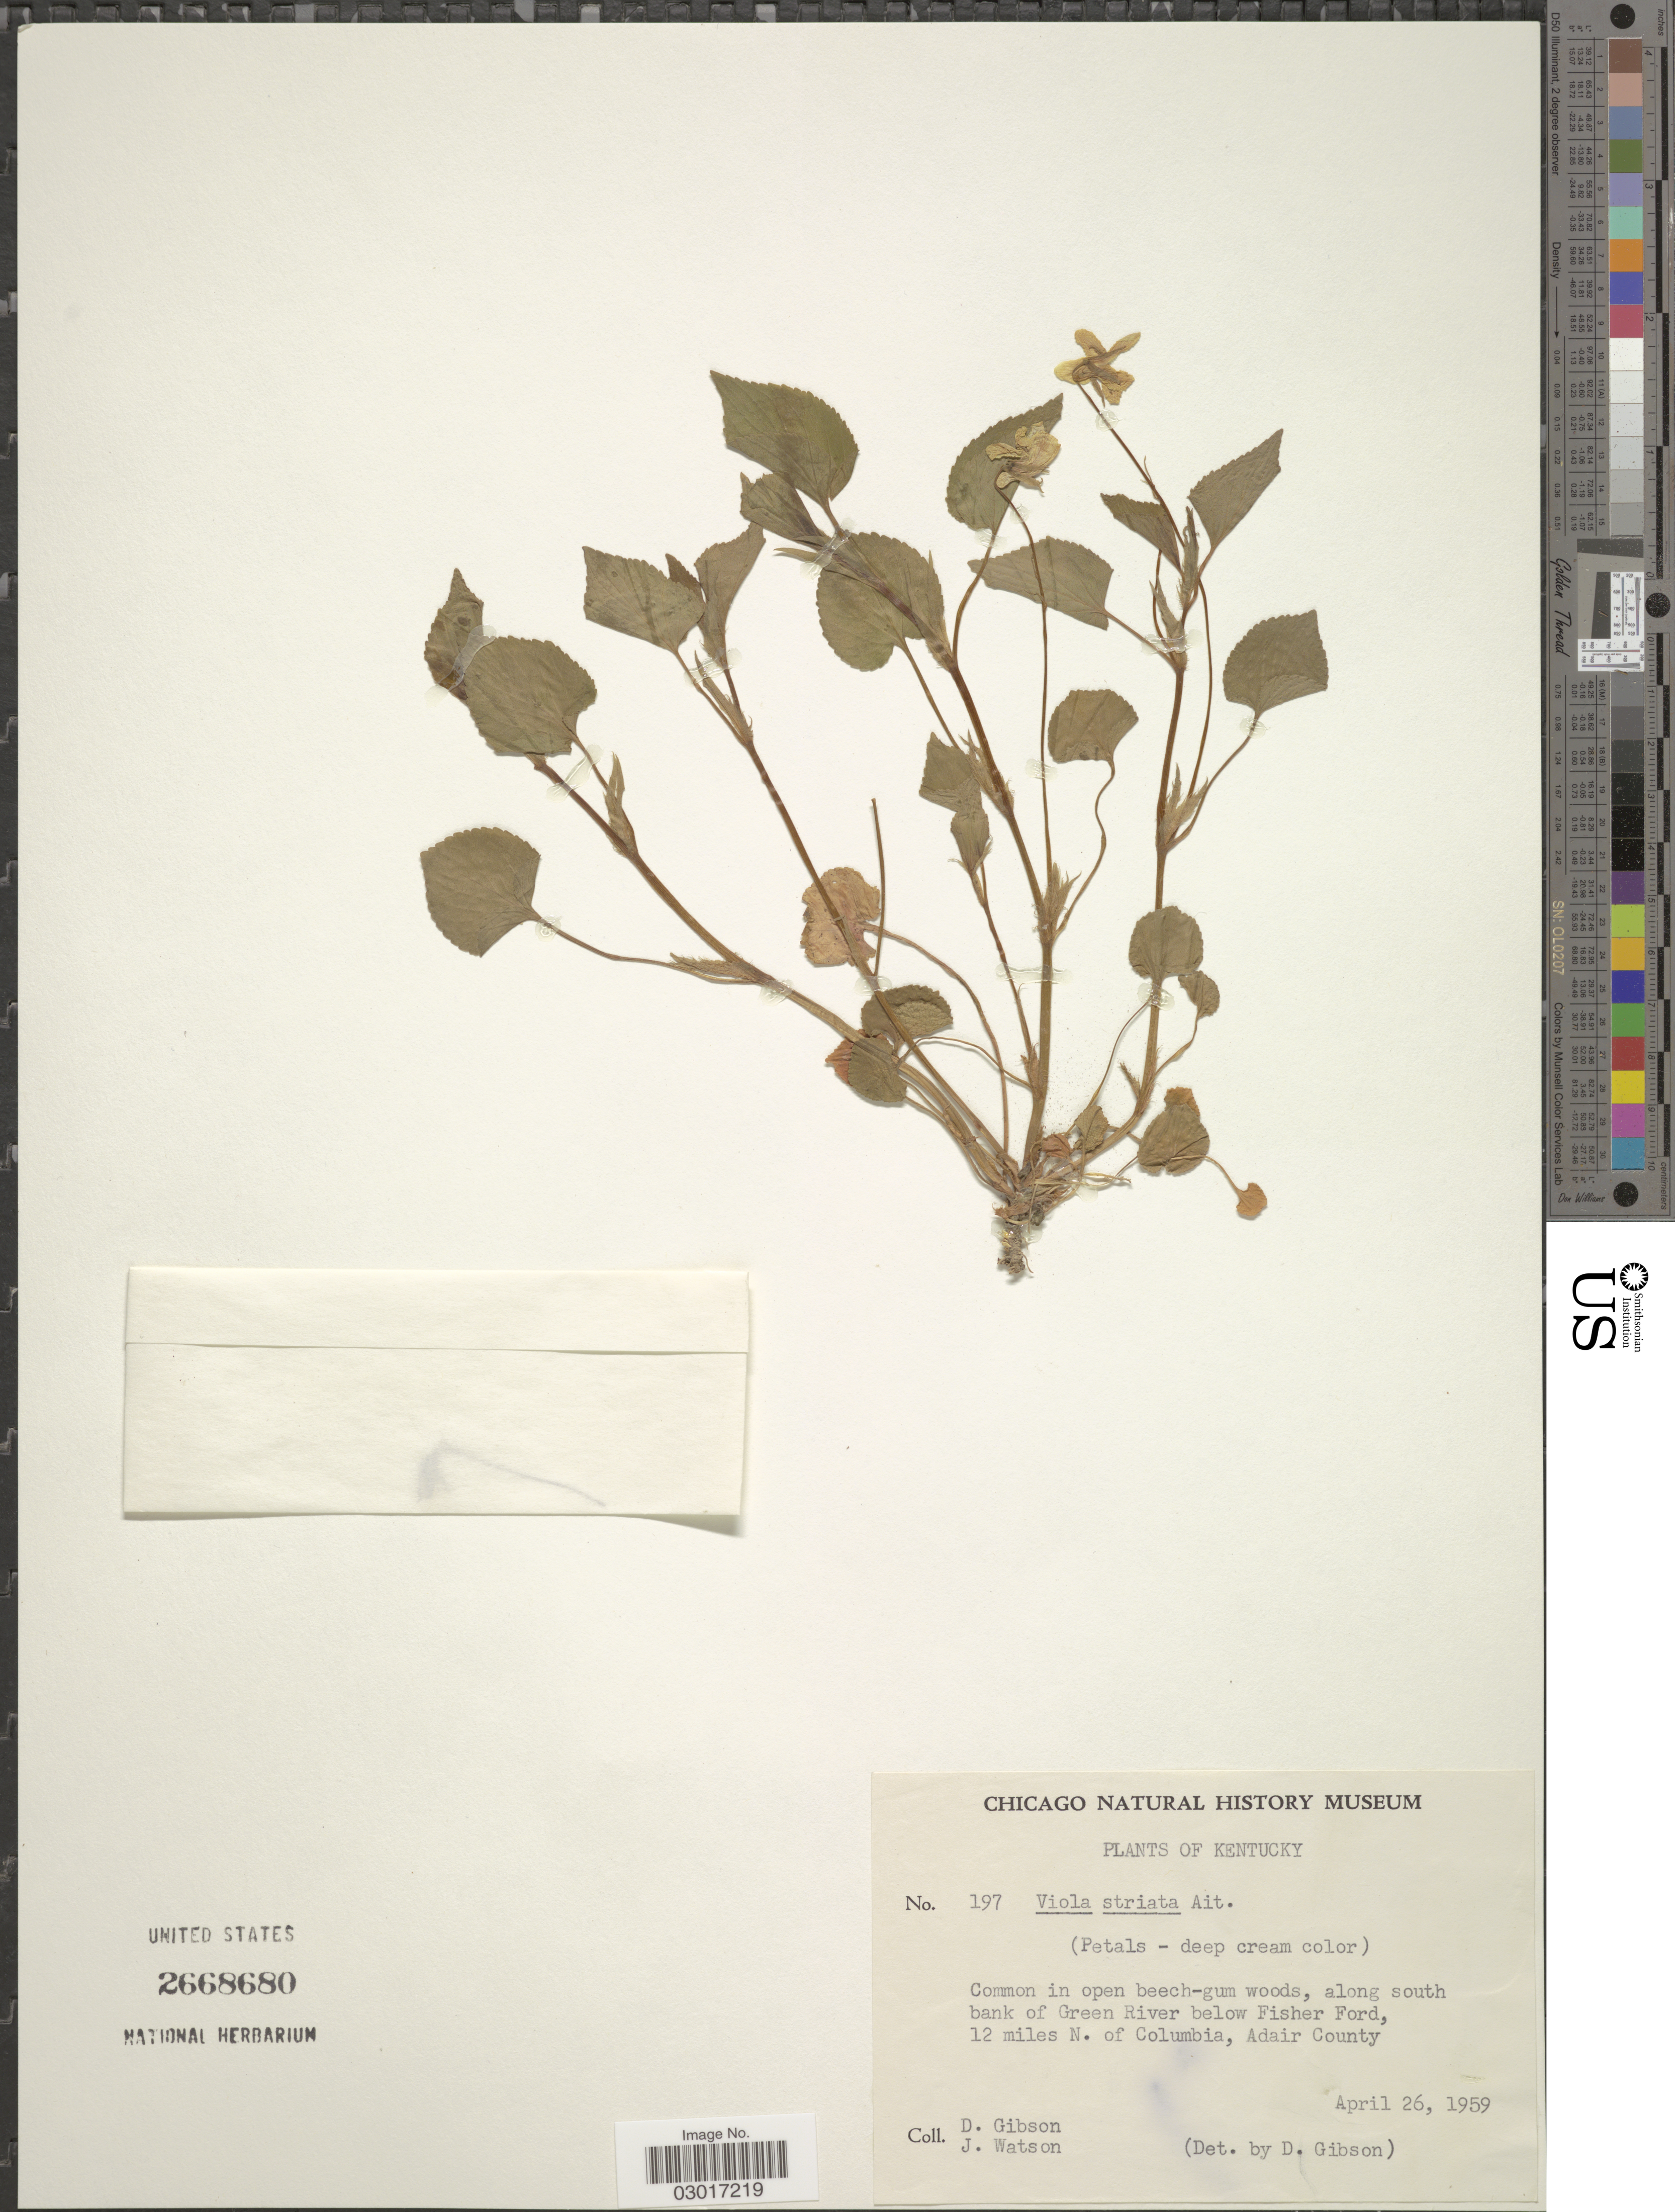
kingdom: Plantae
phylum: Tracheophyta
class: Magnoliopsida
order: Malpighiales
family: Violaceae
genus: Viola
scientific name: Viola striata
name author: Aiton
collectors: D. Gibson & J. Watson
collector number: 197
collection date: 1959-04-26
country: United States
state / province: Kentucky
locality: Common in open-beech-gum woods, along south bank of Green River below Fisher Ford, 12 miles N. of Columbia, Adair County.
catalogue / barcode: US 2668680